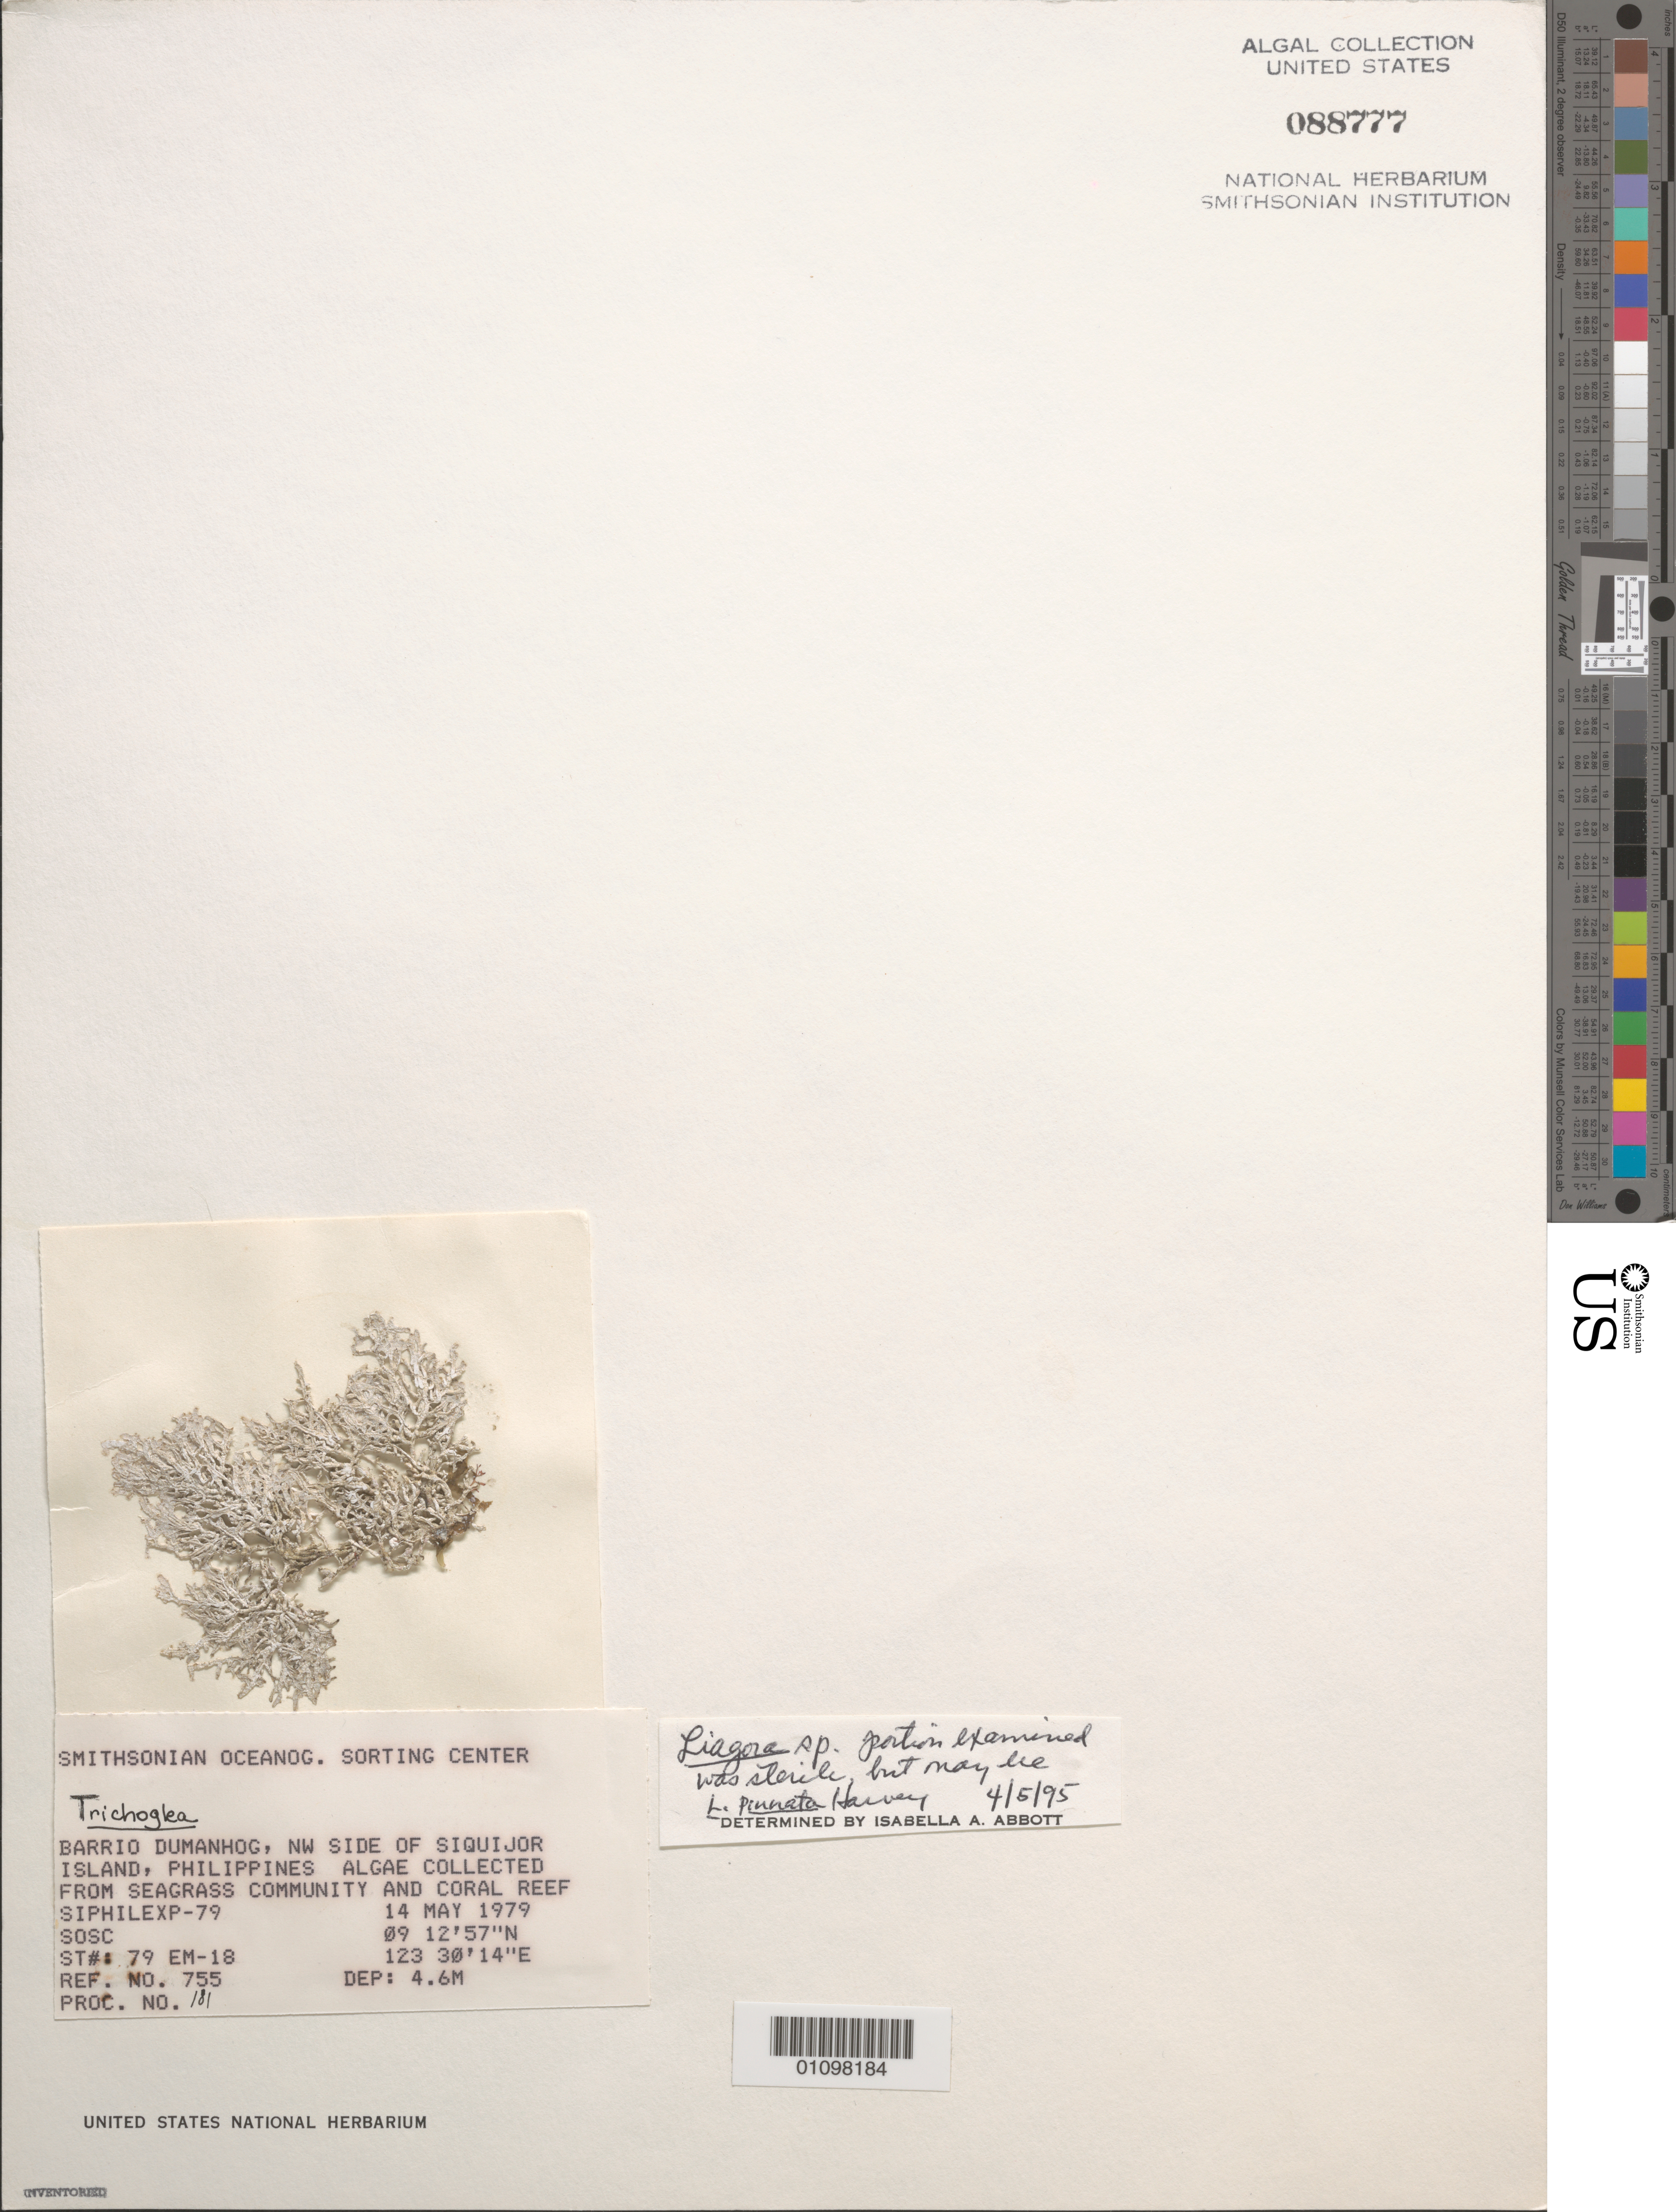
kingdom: Plantae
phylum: Rhodophyta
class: Florideophyceae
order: Nemaliales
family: Liagoraceae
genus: Liagora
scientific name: Liagora sp.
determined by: Abbott, Isabella A.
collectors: SOSC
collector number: Station 79 EM-18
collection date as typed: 14 May 1979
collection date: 1979-05-14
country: Philippines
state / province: Central Visayas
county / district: Siquijor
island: Siquijor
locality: Barrio Dumanhog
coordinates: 09 12'57"N, 123 30'14"E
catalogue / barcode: US 88777